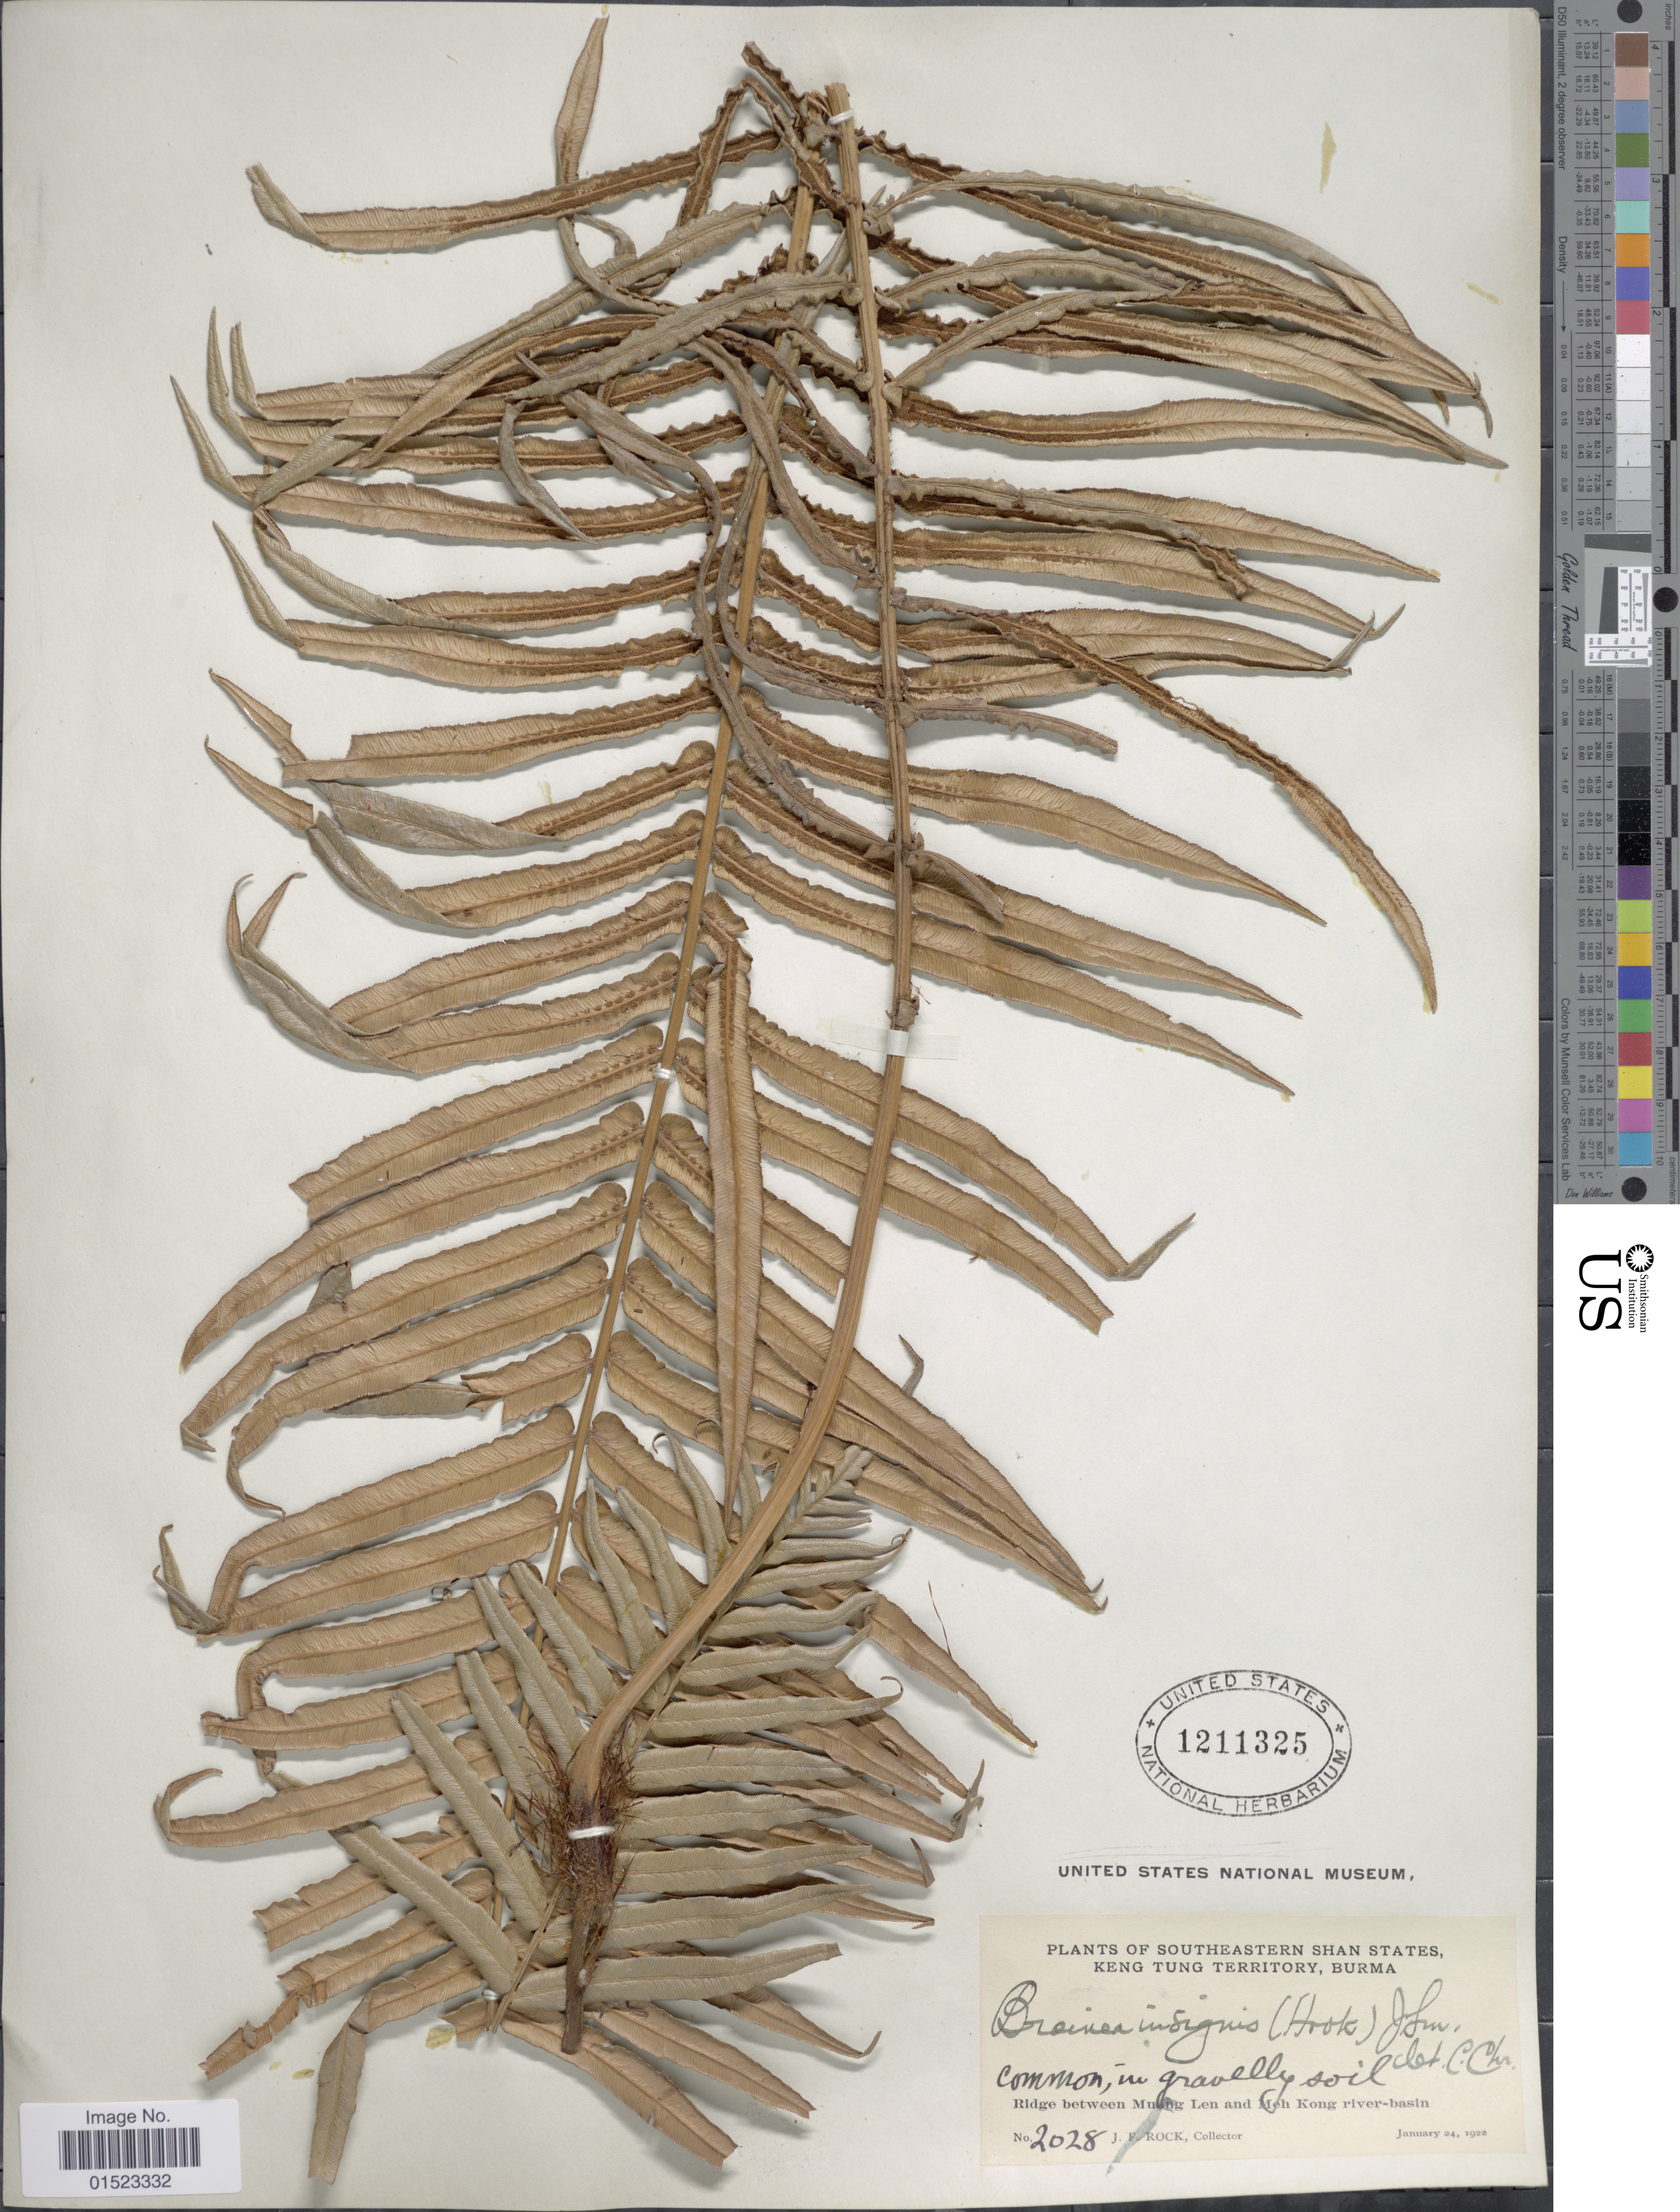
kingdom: Plantae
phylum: Tracheophyta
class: Polypodiopsida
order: Polypodiales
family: Blechnaceae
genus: Brainea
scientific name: Brainea insignis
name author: (Hook.) J. Sm.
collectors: J. Rock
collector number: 2028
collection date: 1922-01-24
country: Myanmar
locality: Southeastern Shan States, Keng Tung Territory, Burma, Ridge Between Muang Len and Meh Kong river-basin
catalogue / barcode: US 1211325